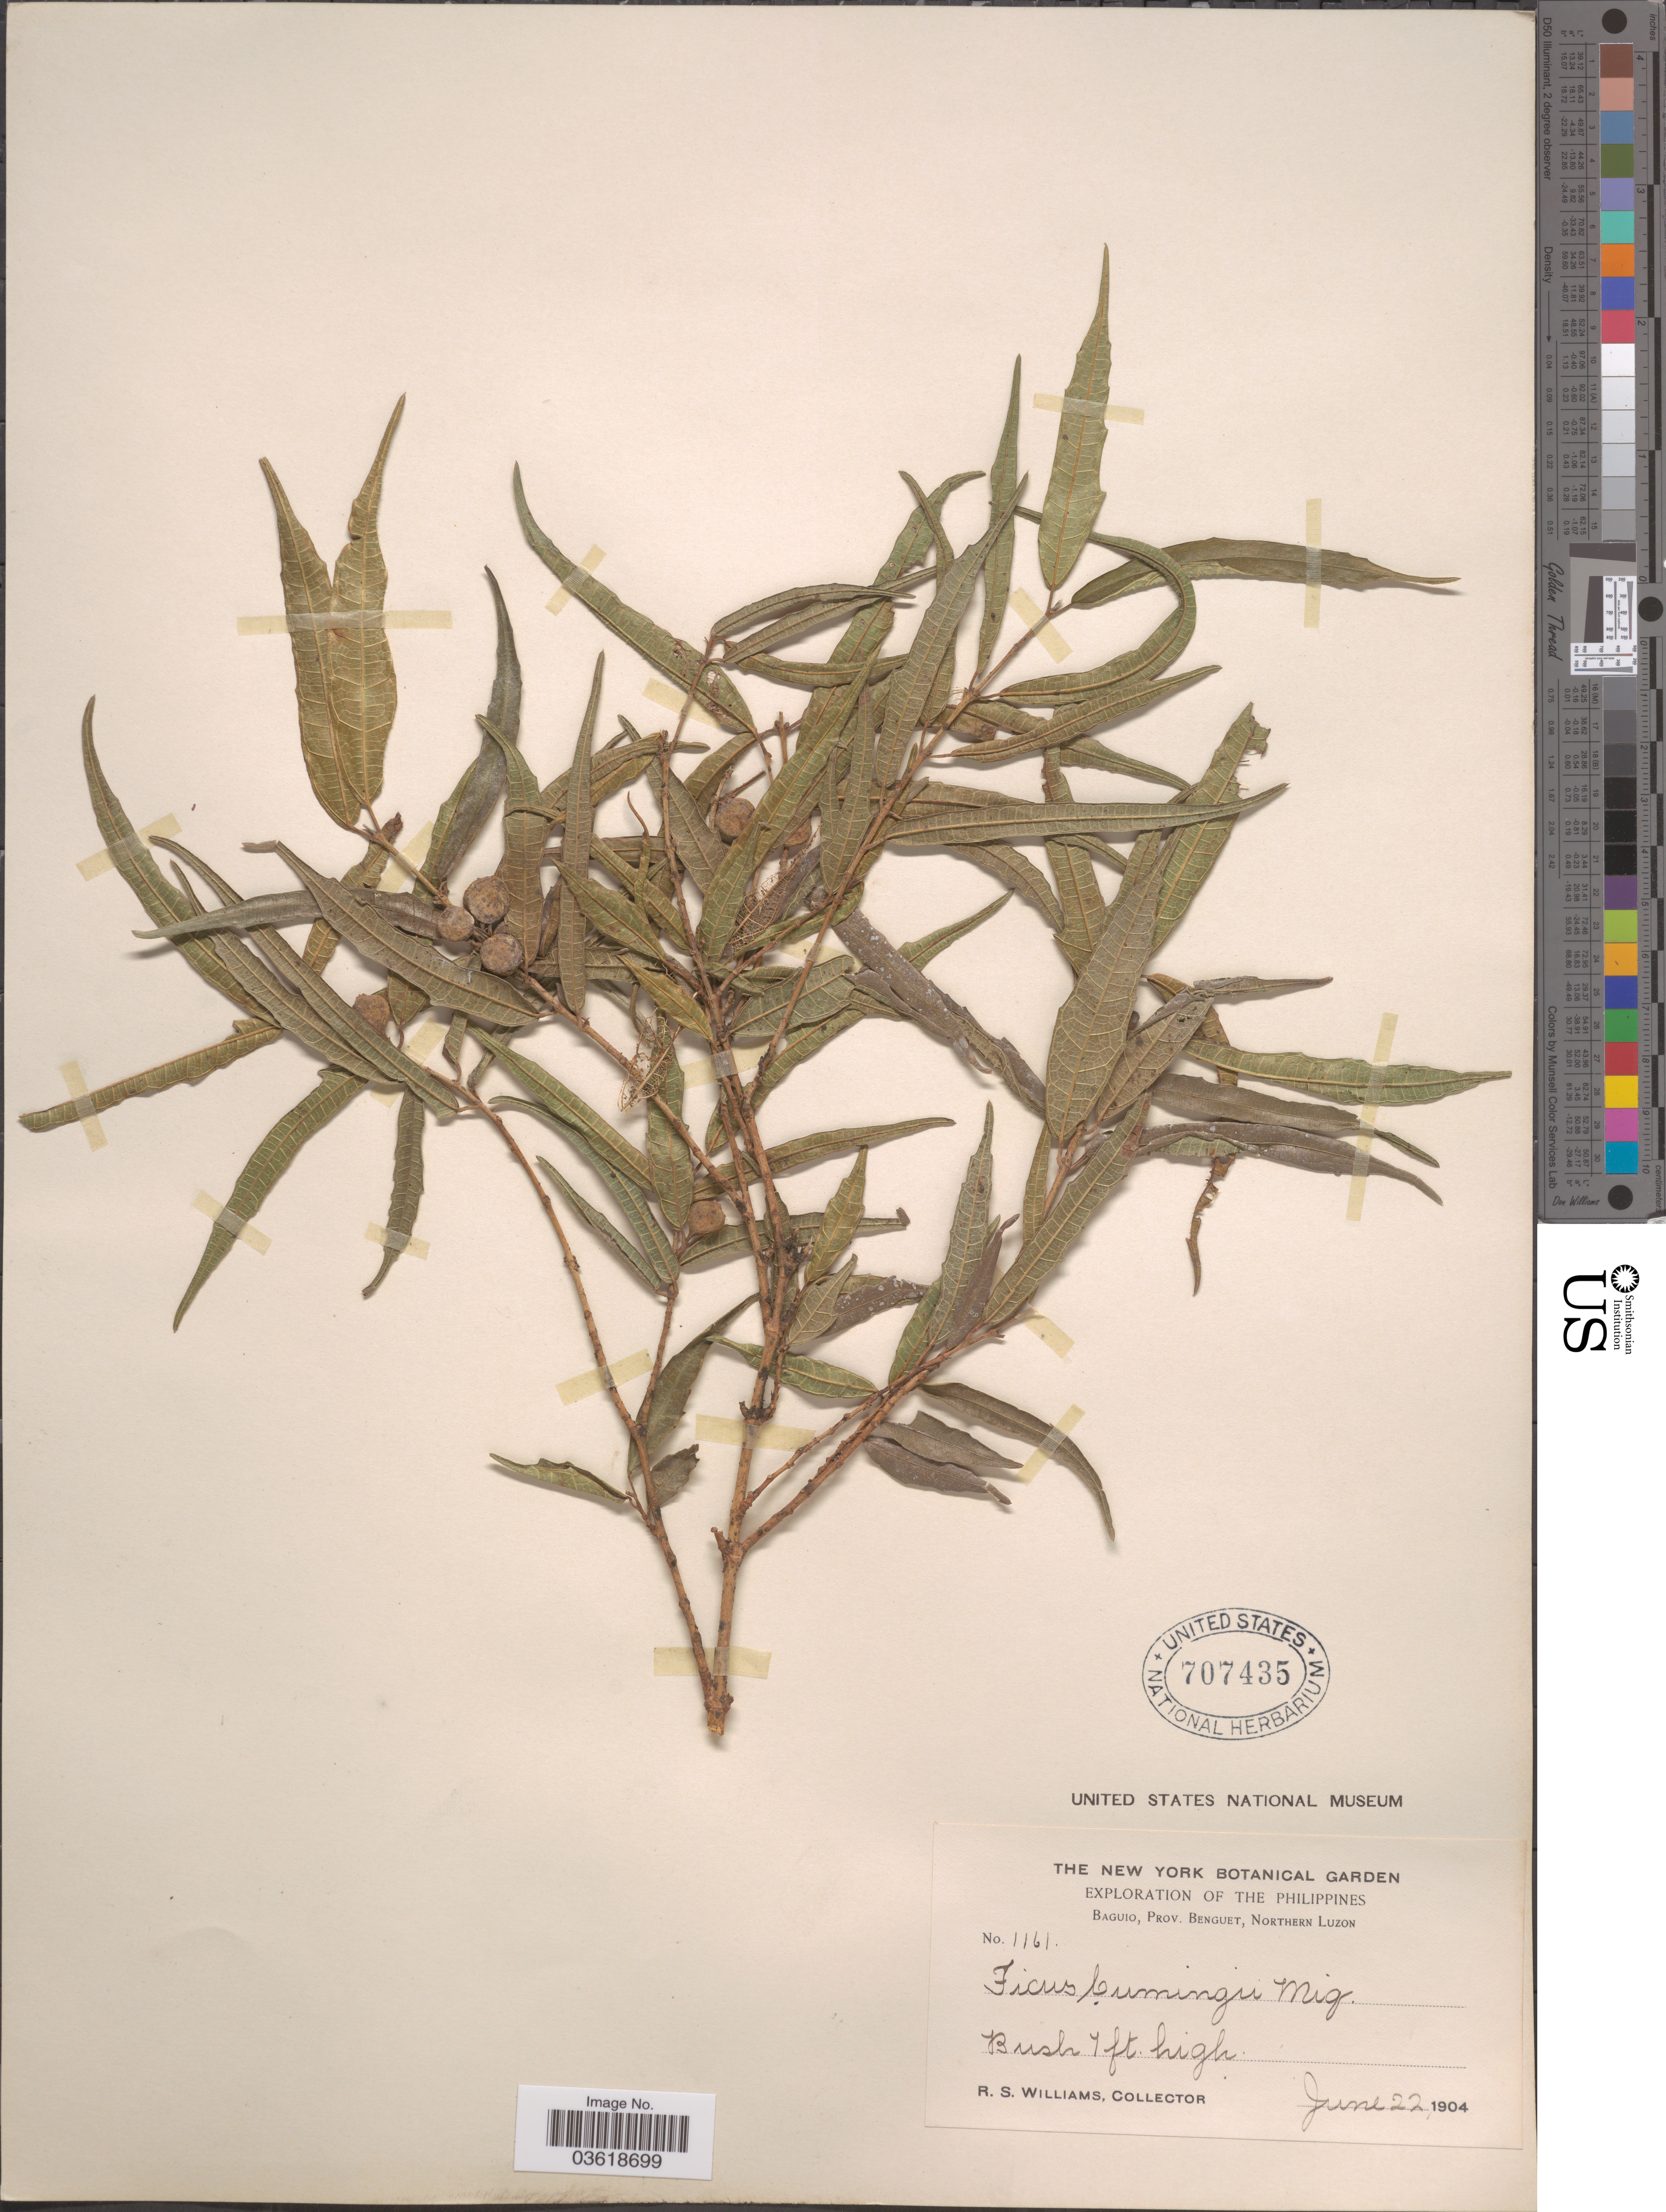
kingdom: Plantae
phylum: Tracheophyta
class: Magnoliopsida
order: Rosales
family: Moraceae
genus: Ficus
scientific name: Ficus cumingii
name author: Miq.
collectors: R. S. Williams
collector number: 1161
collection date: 1904-06-22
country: Philippines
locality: Baguio, Prov. Benguet, Northern Luzon.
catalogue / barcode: US 707435